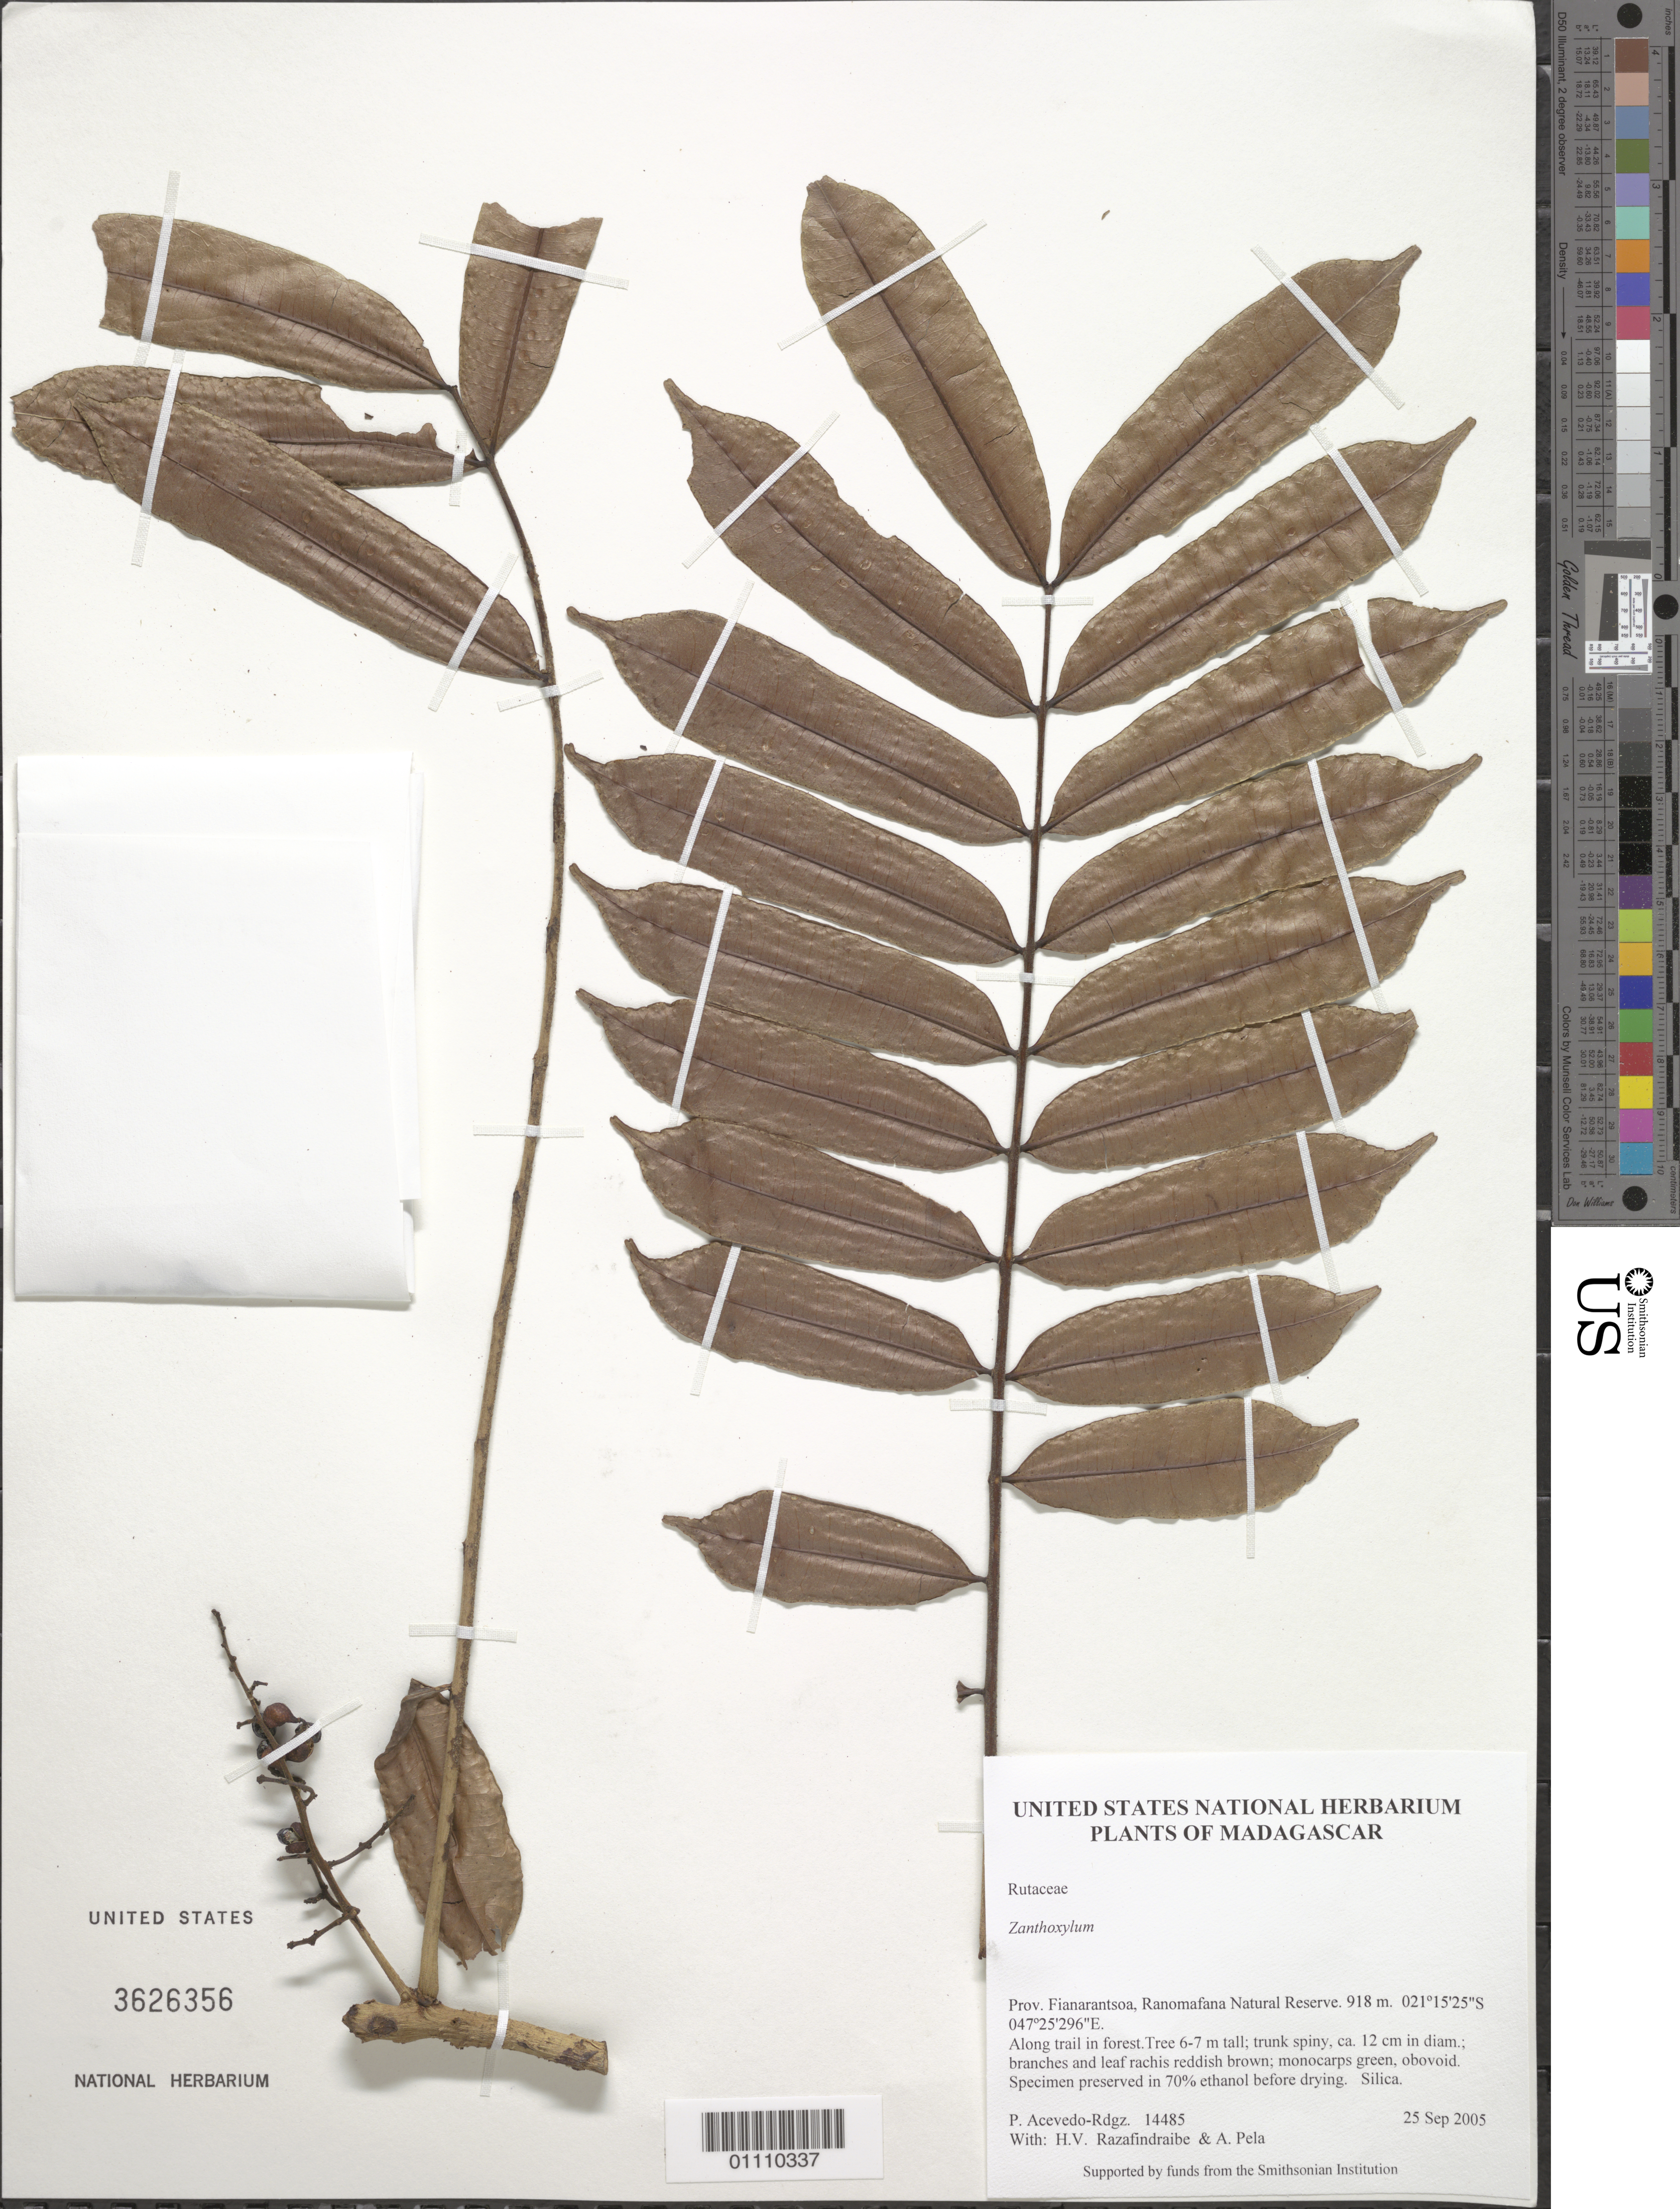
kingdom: Plantae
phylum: Tracheophyta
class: Magnoliopsida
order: Sapindales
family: Rutaceae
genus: Zanthoxylum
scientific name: Zanthoxylum sp.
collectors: P. Acevedo-Rodr., H. Razafindraibe & A. Pela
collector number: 14485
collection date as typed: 25 Sep 2005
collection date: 2005-09-25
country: Madagascar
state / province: Haute Matsiatra / Vatovavy Fitovinany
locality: Prov. Fianarantsoa, Ranomafana Natural Reserve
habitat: Along trail in forest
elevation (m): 918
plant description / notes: US, MO, K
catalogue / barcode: US 3626356